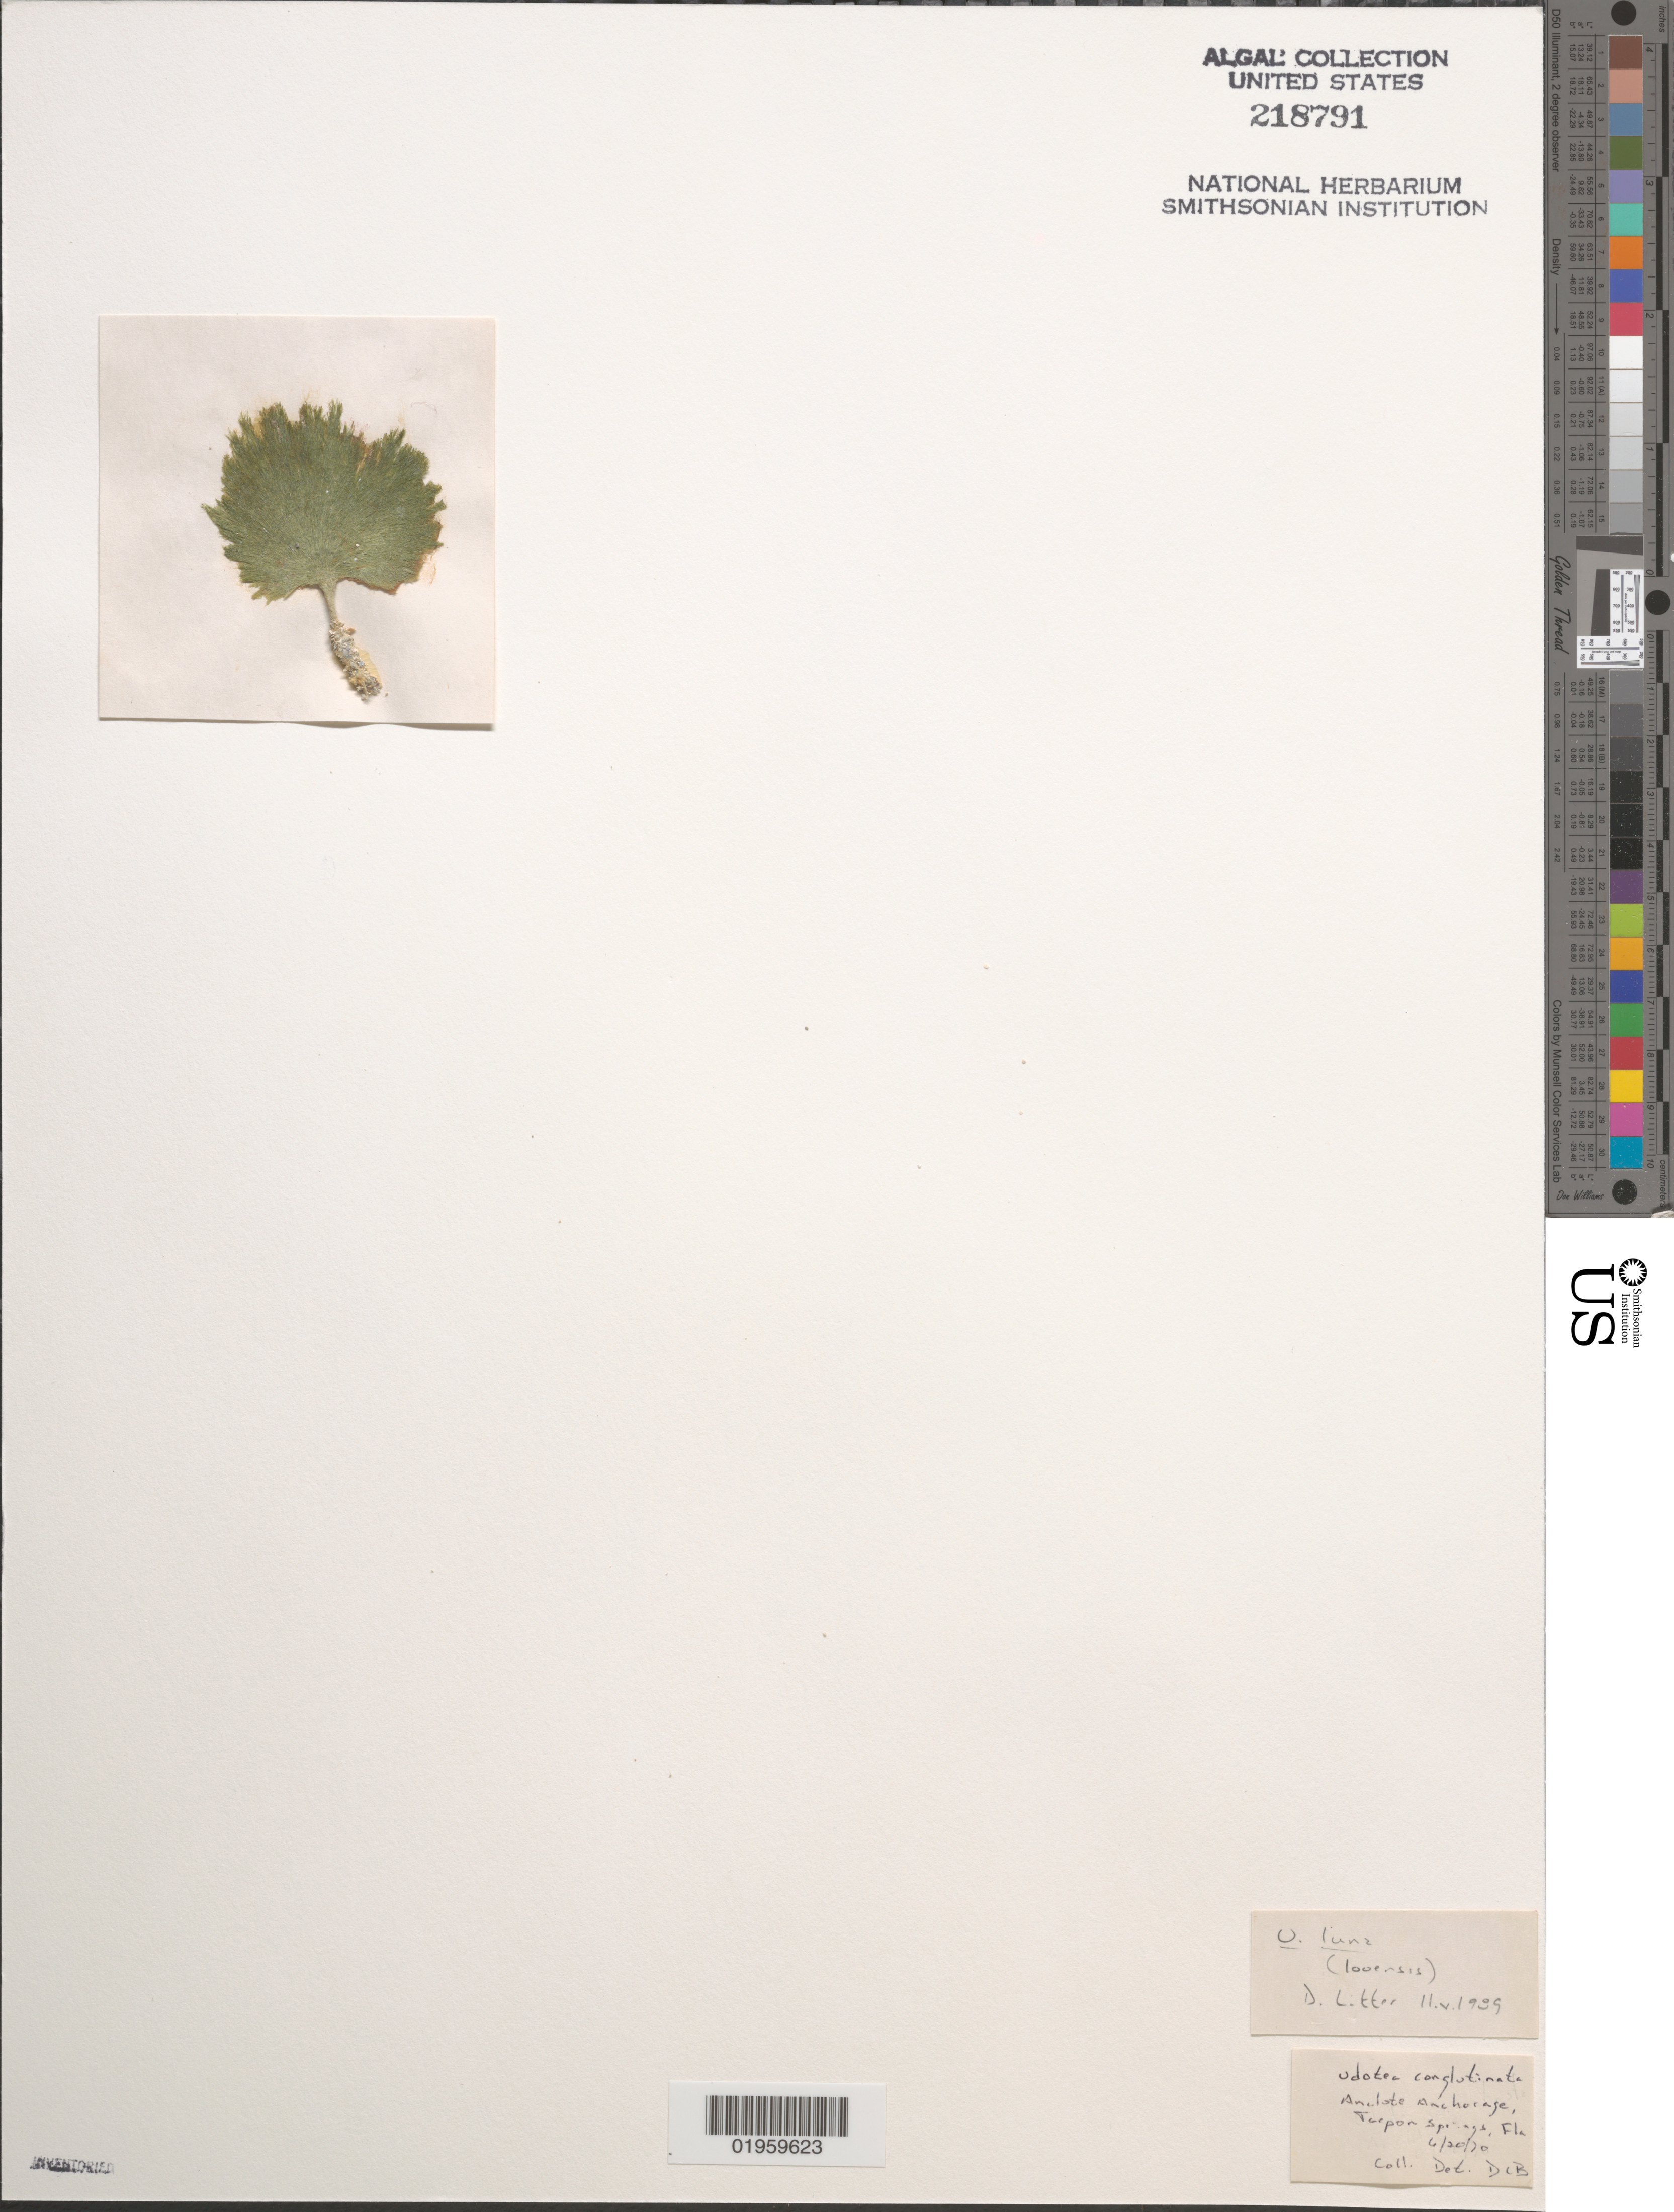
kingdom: Plantae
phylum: Chlorophyta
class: Ulvophyceae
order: Bryopsidales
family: Udoteaceae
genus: Udotea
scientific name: Udotea conglutinata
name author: (Ellis & Sol.) J.V.Lamouroux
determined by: Ballantine, D. L.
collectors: D.L. Ballantine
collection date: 1970-06-20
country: United States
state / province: Florida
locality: Anclote Anchorage, Tarpon Springs.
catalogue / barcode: US 218791